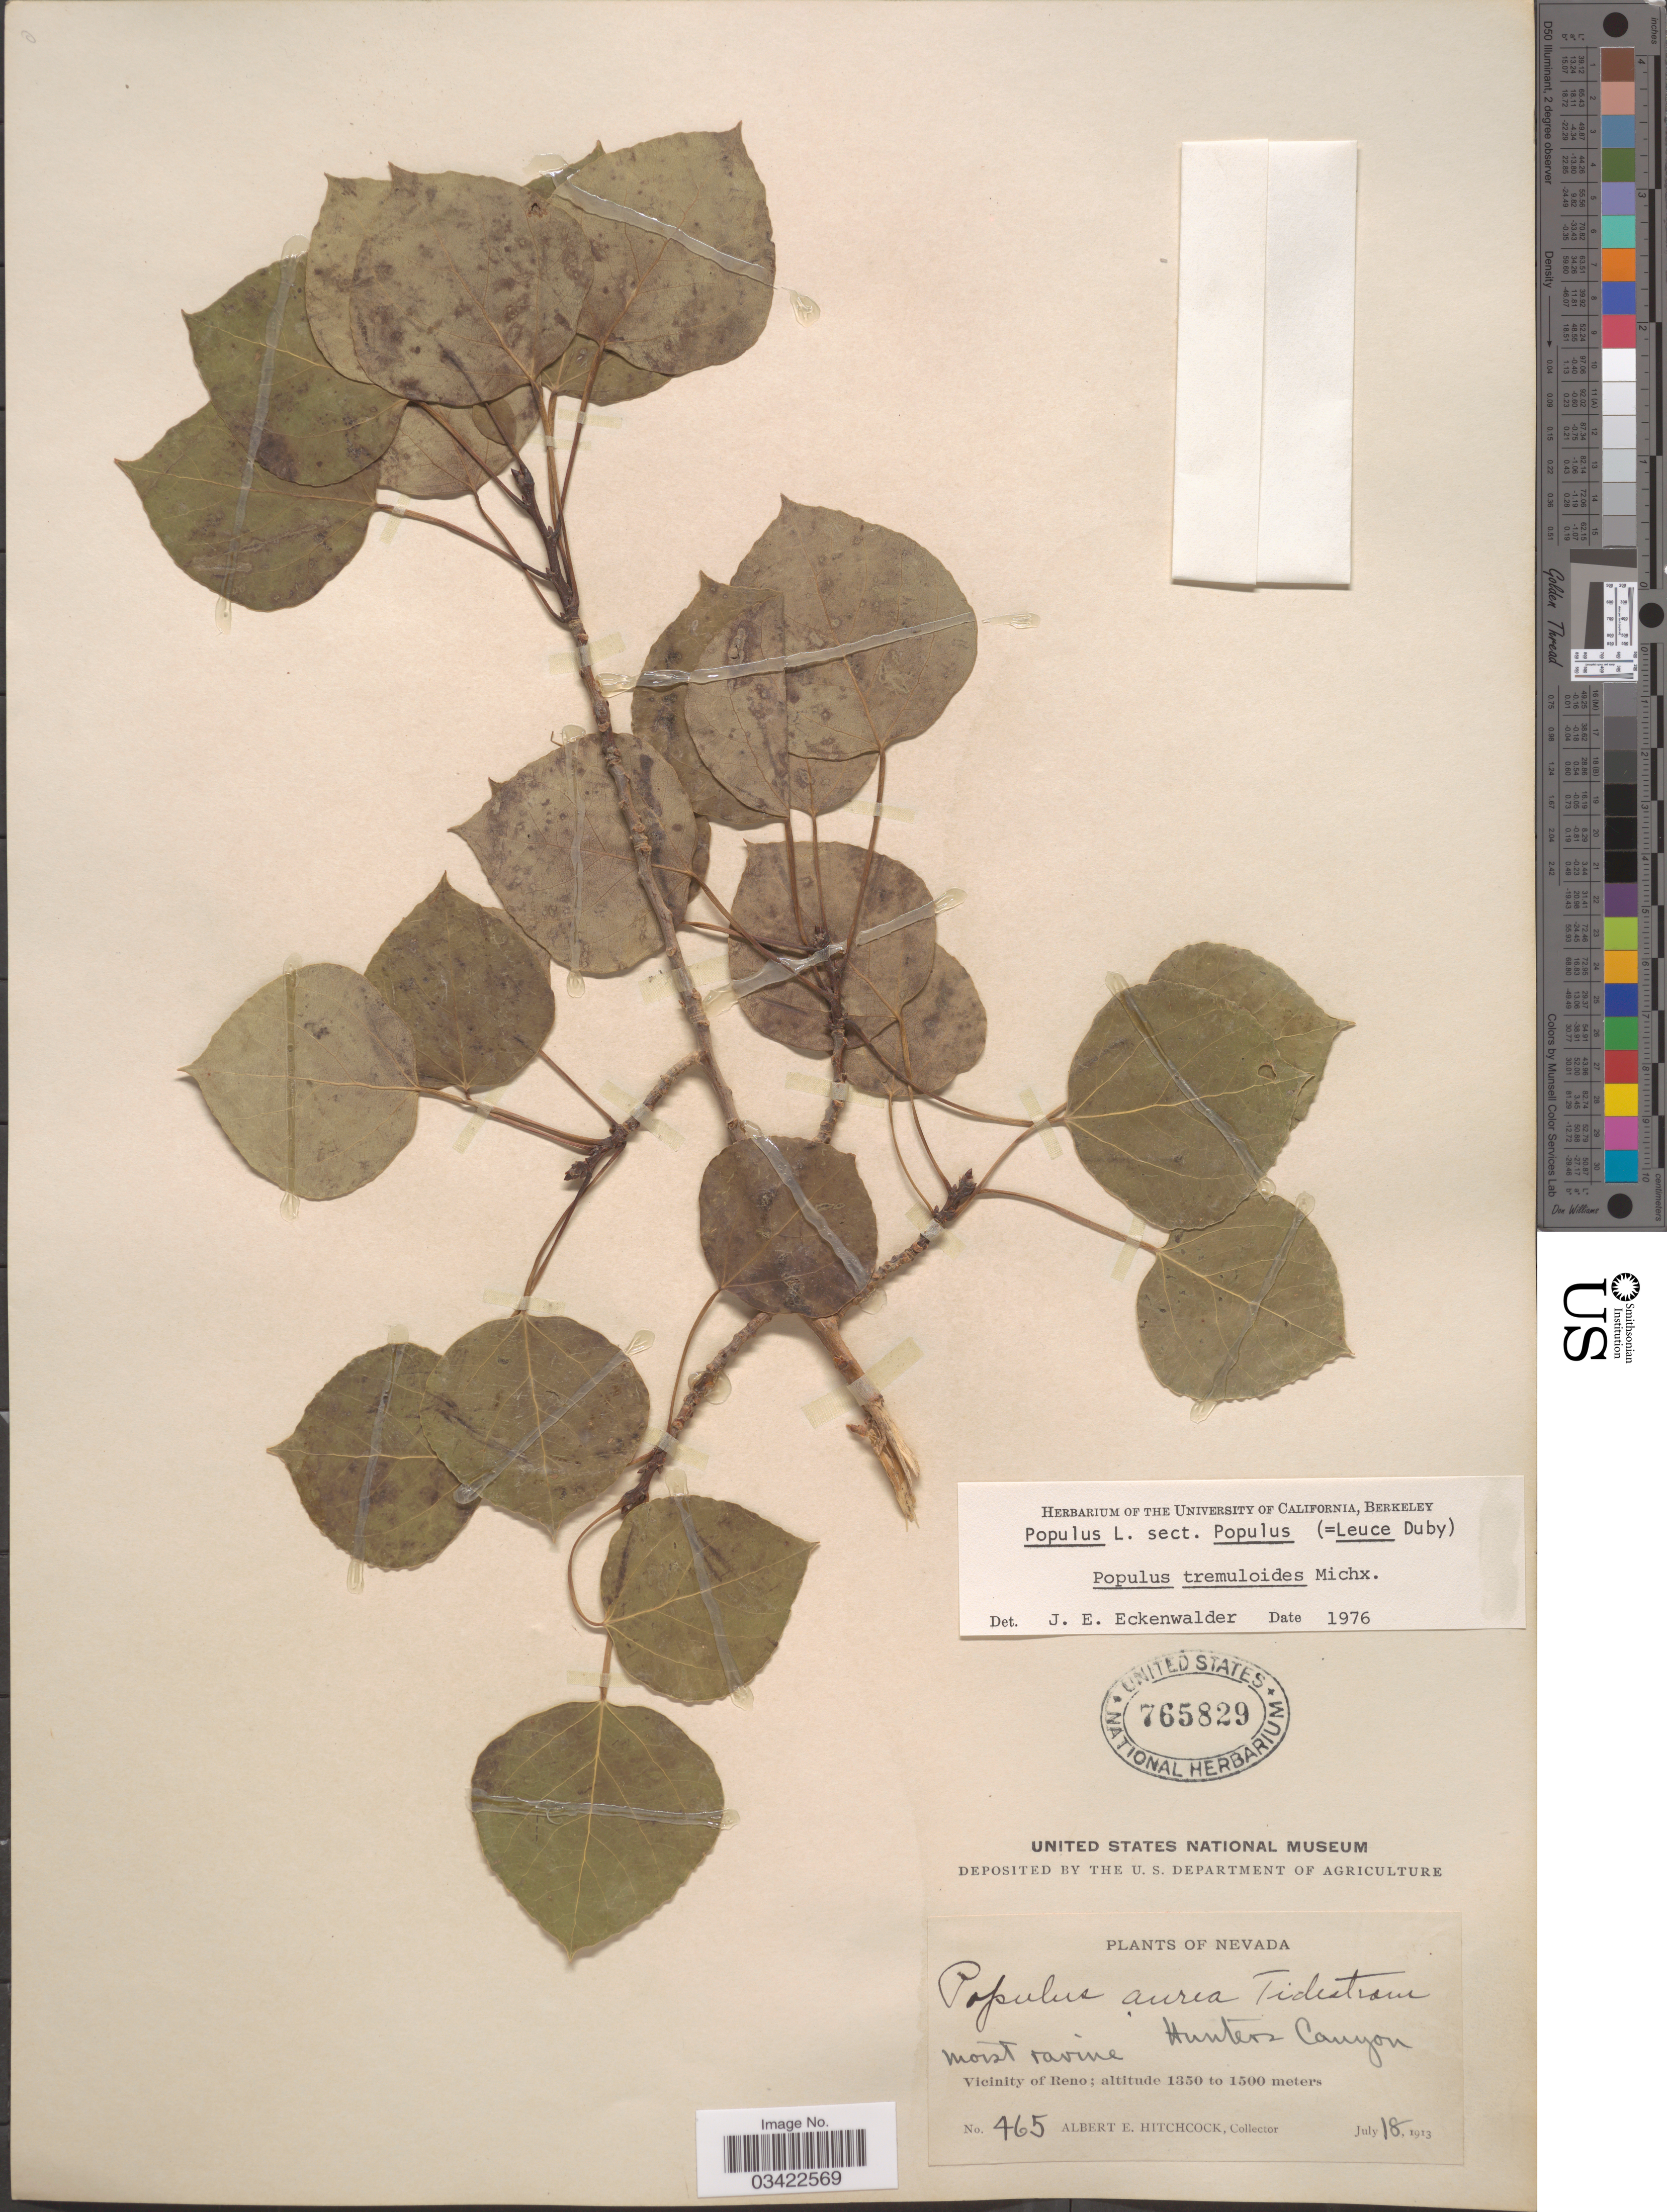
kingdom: Plantae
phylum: Tracheophyta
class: Magnoliopsida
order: Malpighiales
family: Salicaceae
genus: Populus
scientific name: Populus tremuloides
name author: Michx.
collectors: A. Hitchcock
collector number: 465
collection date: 1913-07-18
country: United States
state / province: Nevada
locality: Hunters Canyon, Vicinity of Reno.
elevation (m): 1350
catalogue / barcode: US 765829